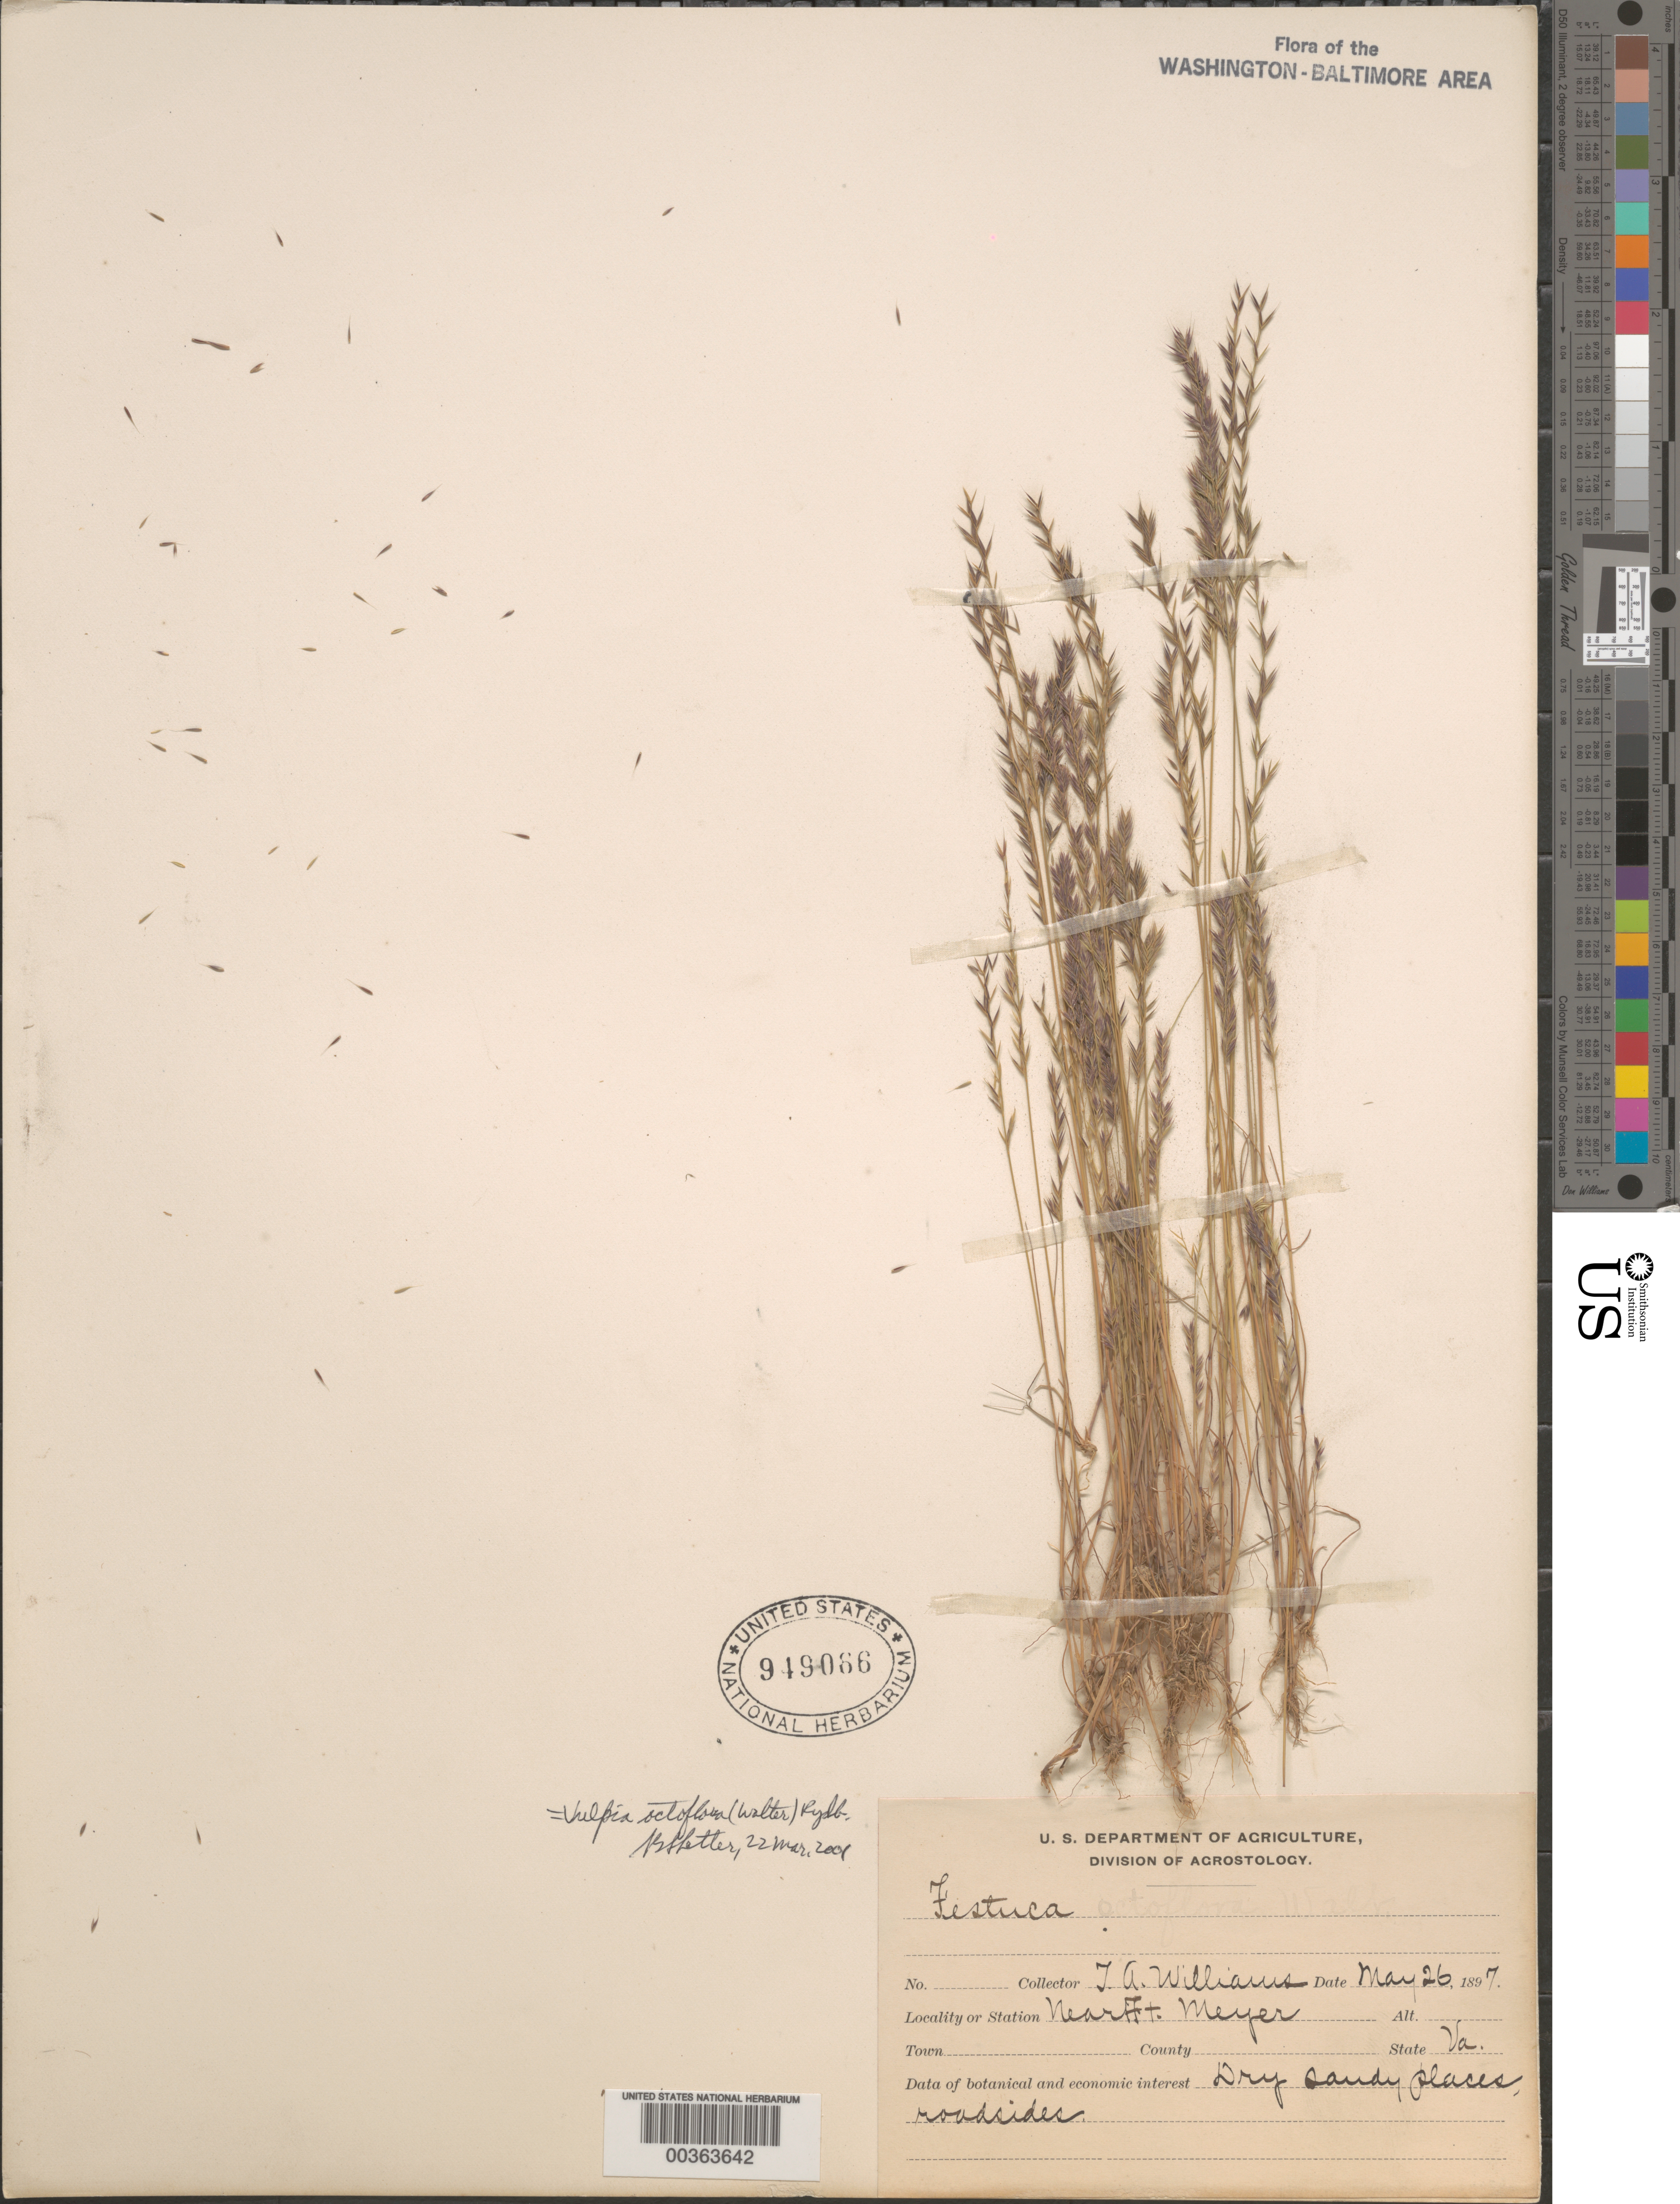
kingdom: Plantae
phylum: Tracheophyta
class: Liliopsida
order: Poales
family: Poaceae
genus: Vulpia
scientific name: Vulpia octoflora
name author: (Walter) Rydb.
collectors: T. A. Williams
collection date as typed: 26 May 1897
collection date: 1897-05-26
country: United States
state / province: Virginia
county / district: Arlington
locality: Ft Myer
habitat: Dry sandy places, roadside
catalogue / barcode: US 949066